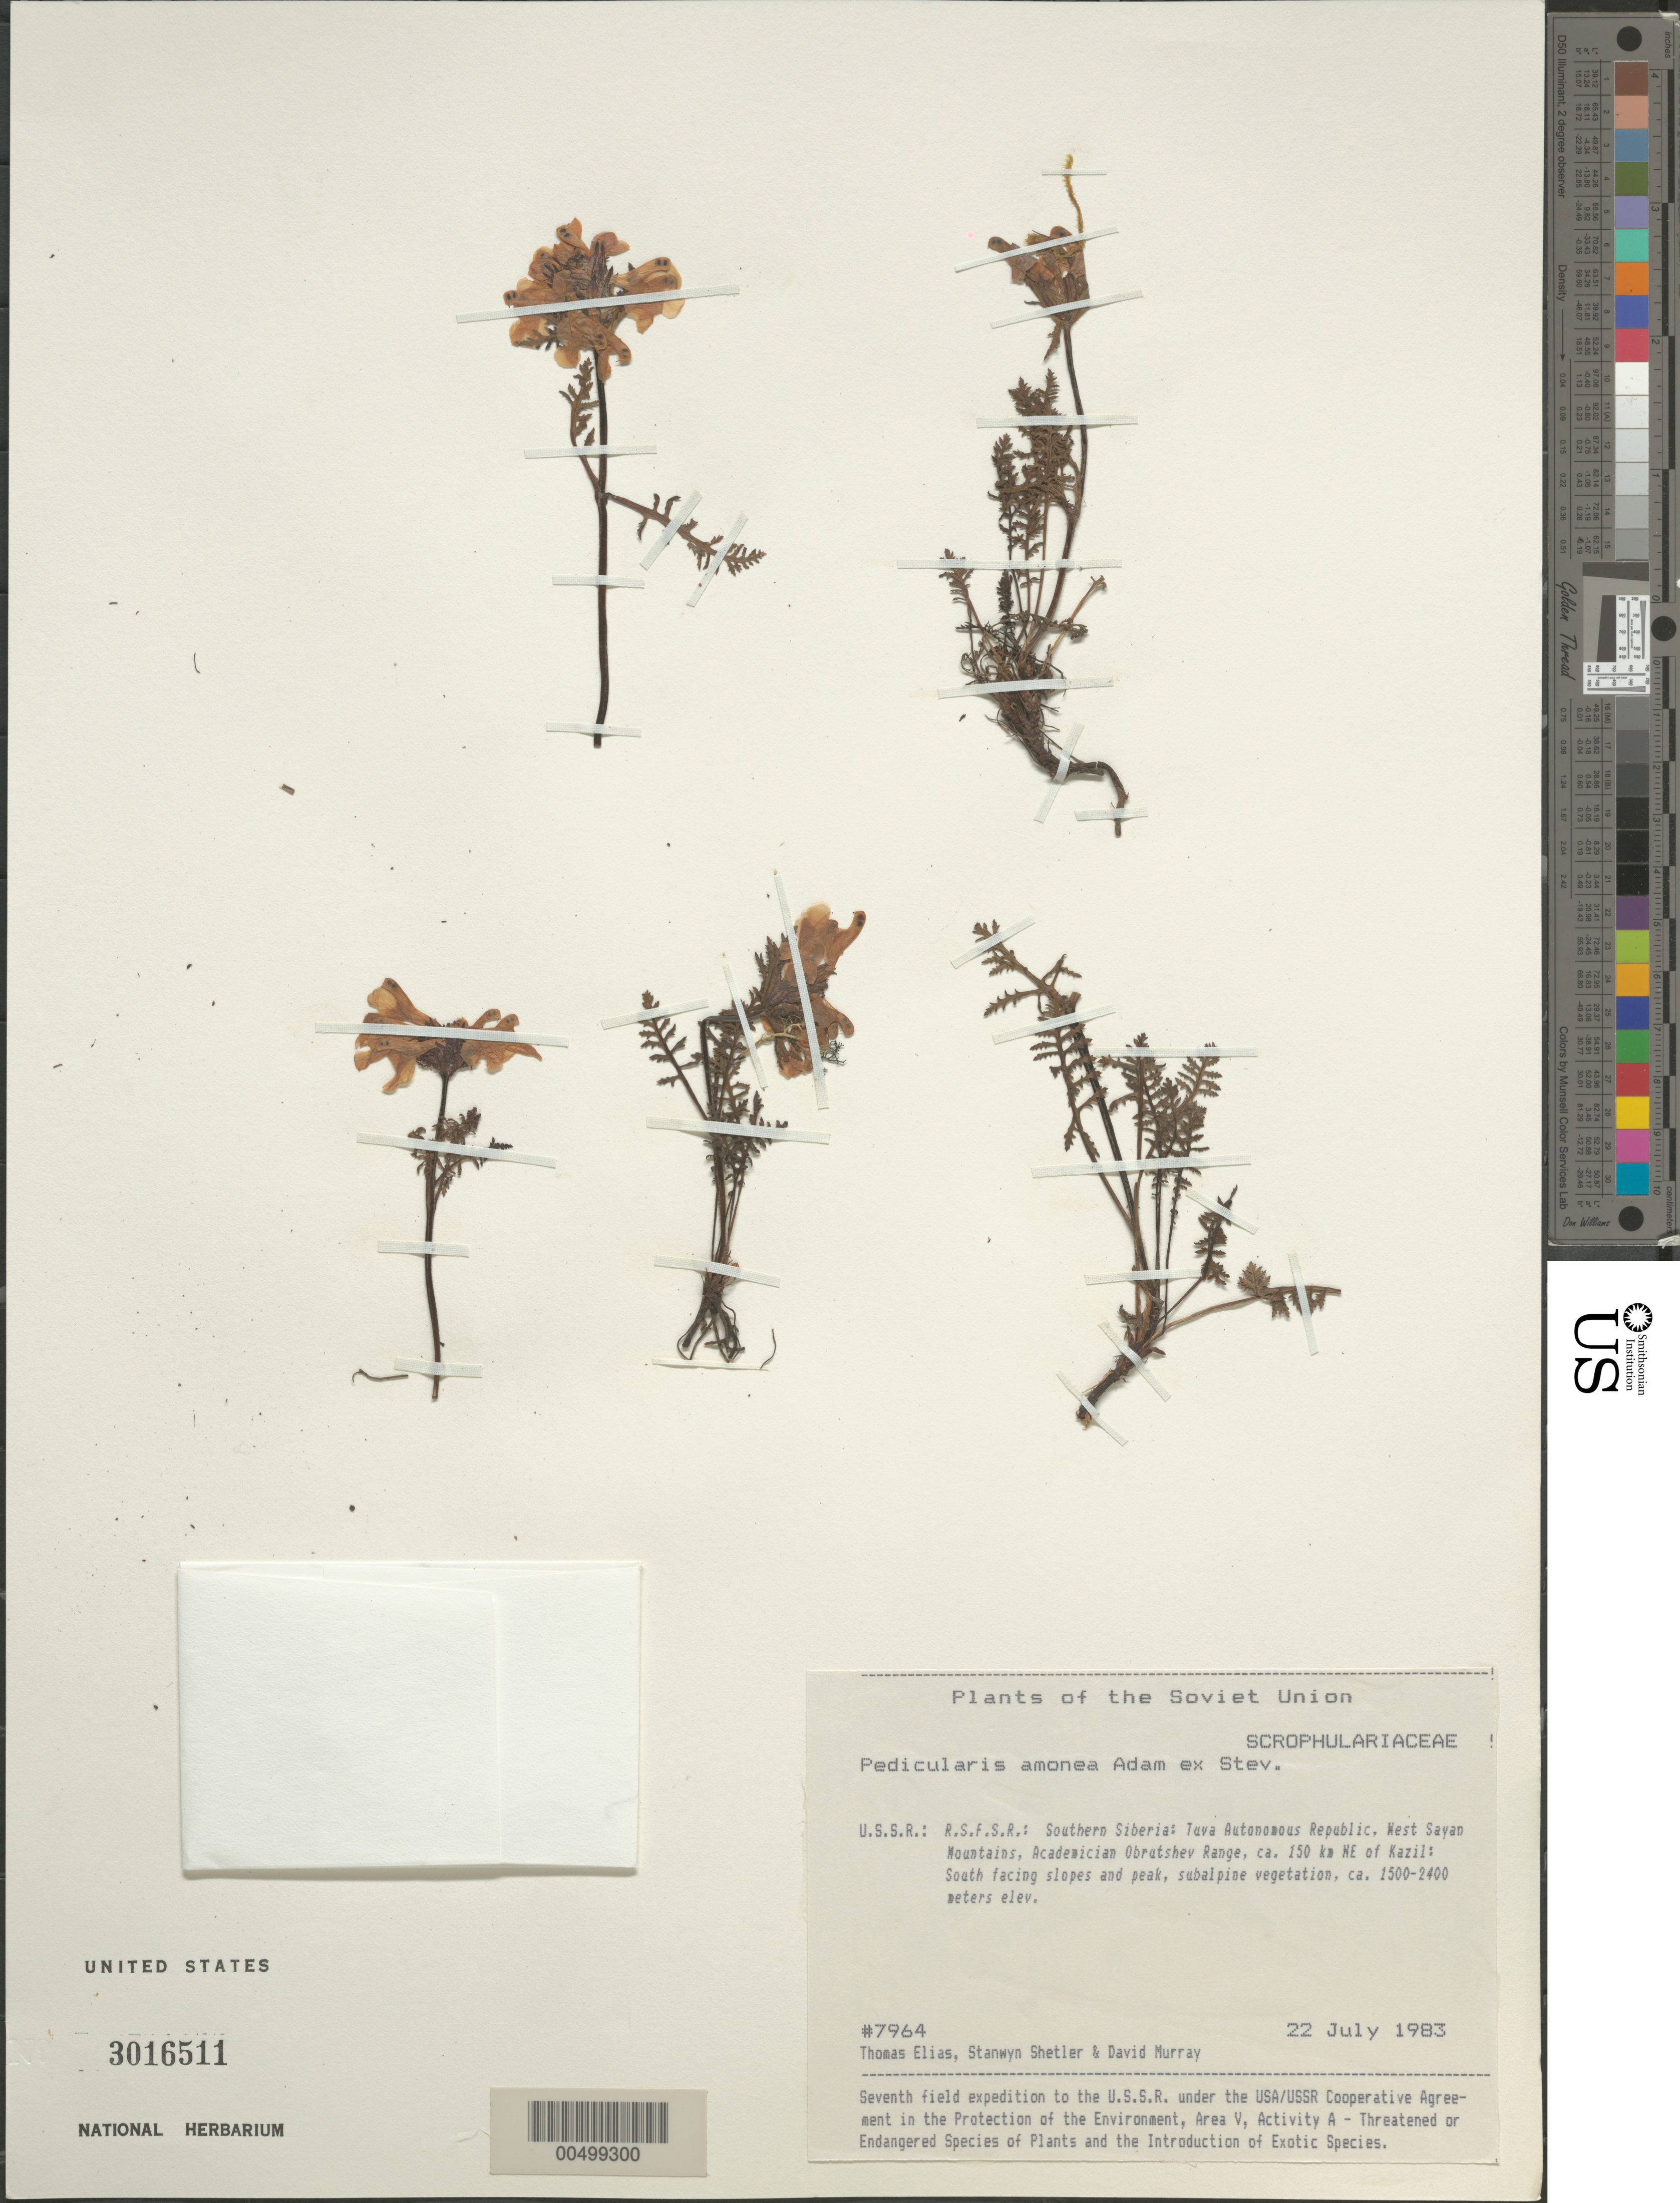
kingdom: Plantae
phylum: Tracheophyta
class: Magnoliopsida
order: Lamiales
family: Orobanchaceae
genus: Pedicularis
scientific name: Pedicularis amoena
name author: Adams ex Stev.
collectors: T. Elias, S. Shetler & D. F. Murray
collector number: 7964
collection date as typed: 22 Jul 1983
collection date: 1983-07-22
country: Russian Federation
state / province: Tuva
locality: West Sayan Mountains, Academician Obrutshev Range, ca. 150 km NE of Kazil [Kyzyl]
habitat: south-facing slopes and peak, subalpine vegetation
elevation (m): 1500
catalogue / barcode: US 3016511